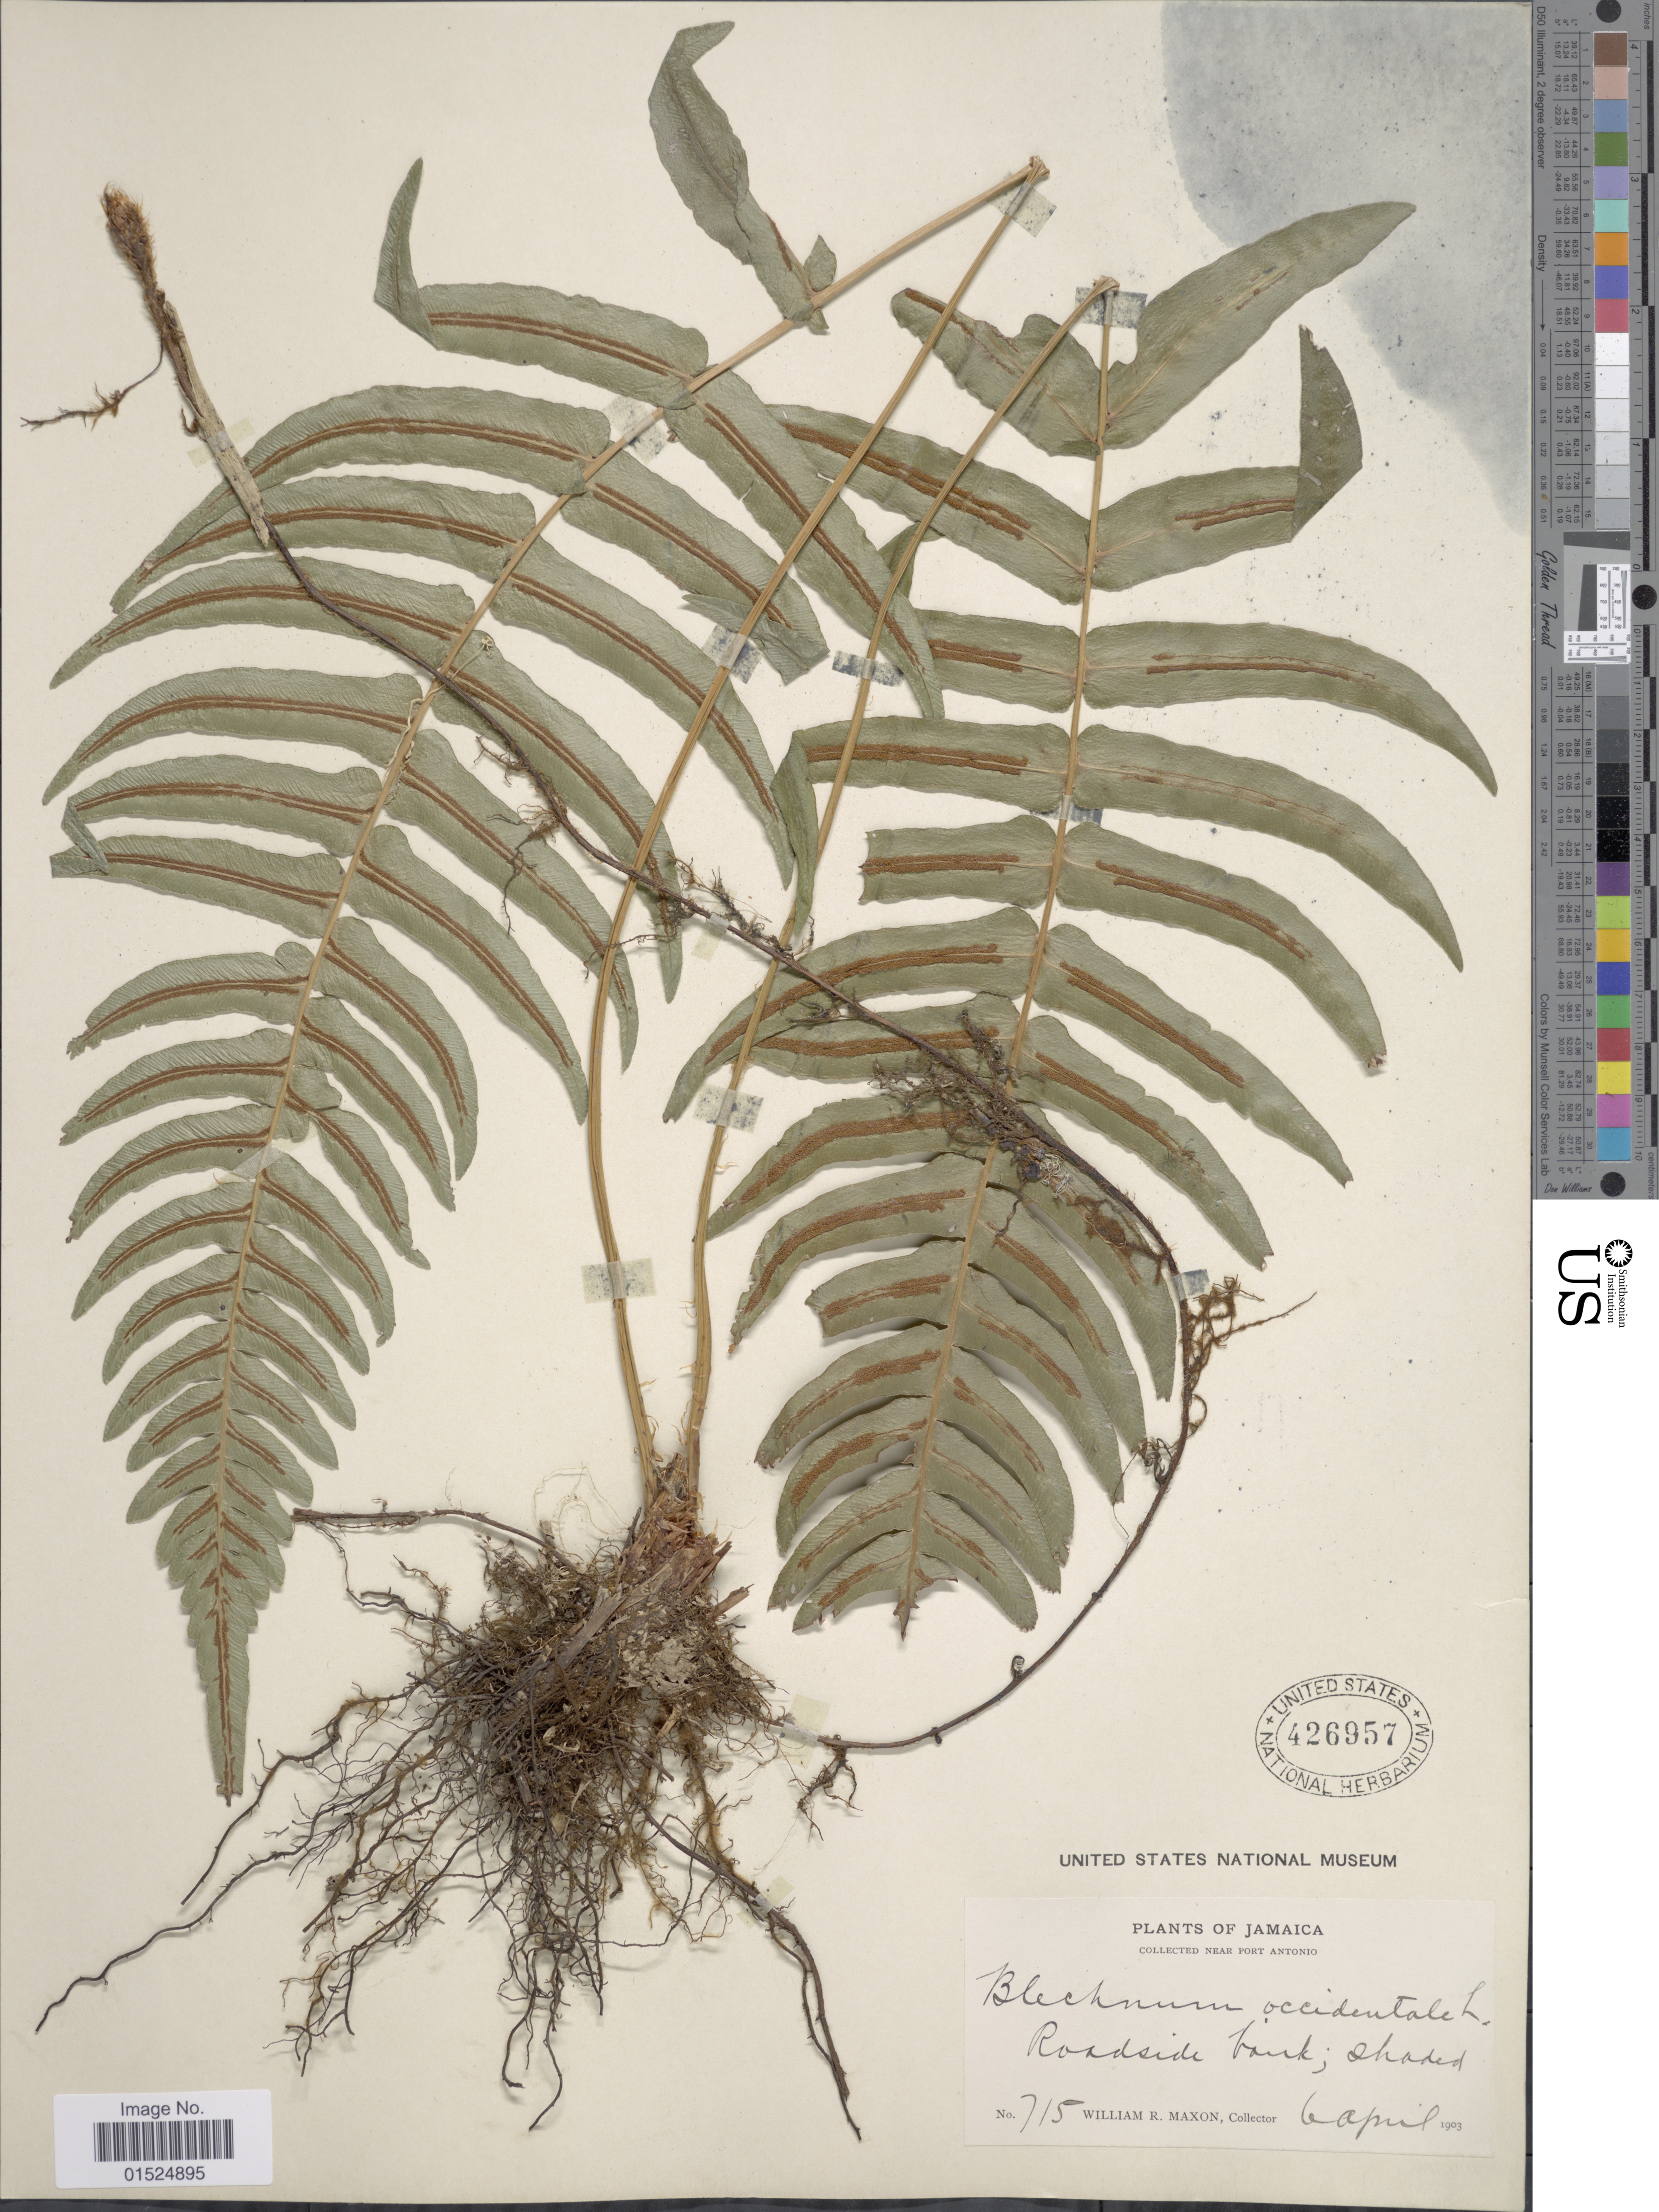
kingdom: Plantae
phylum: Tracheophyta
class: Polypodiopsida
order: Polypodiales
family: Blechnaceae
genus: Blechnum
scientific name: Blechnum occidentale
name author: L.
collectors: W. R. Maxon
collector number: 715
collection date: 1903-04-06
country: Jamaica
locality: Near Port Antonio, Roadside bank, shaded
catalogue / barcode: US 426957